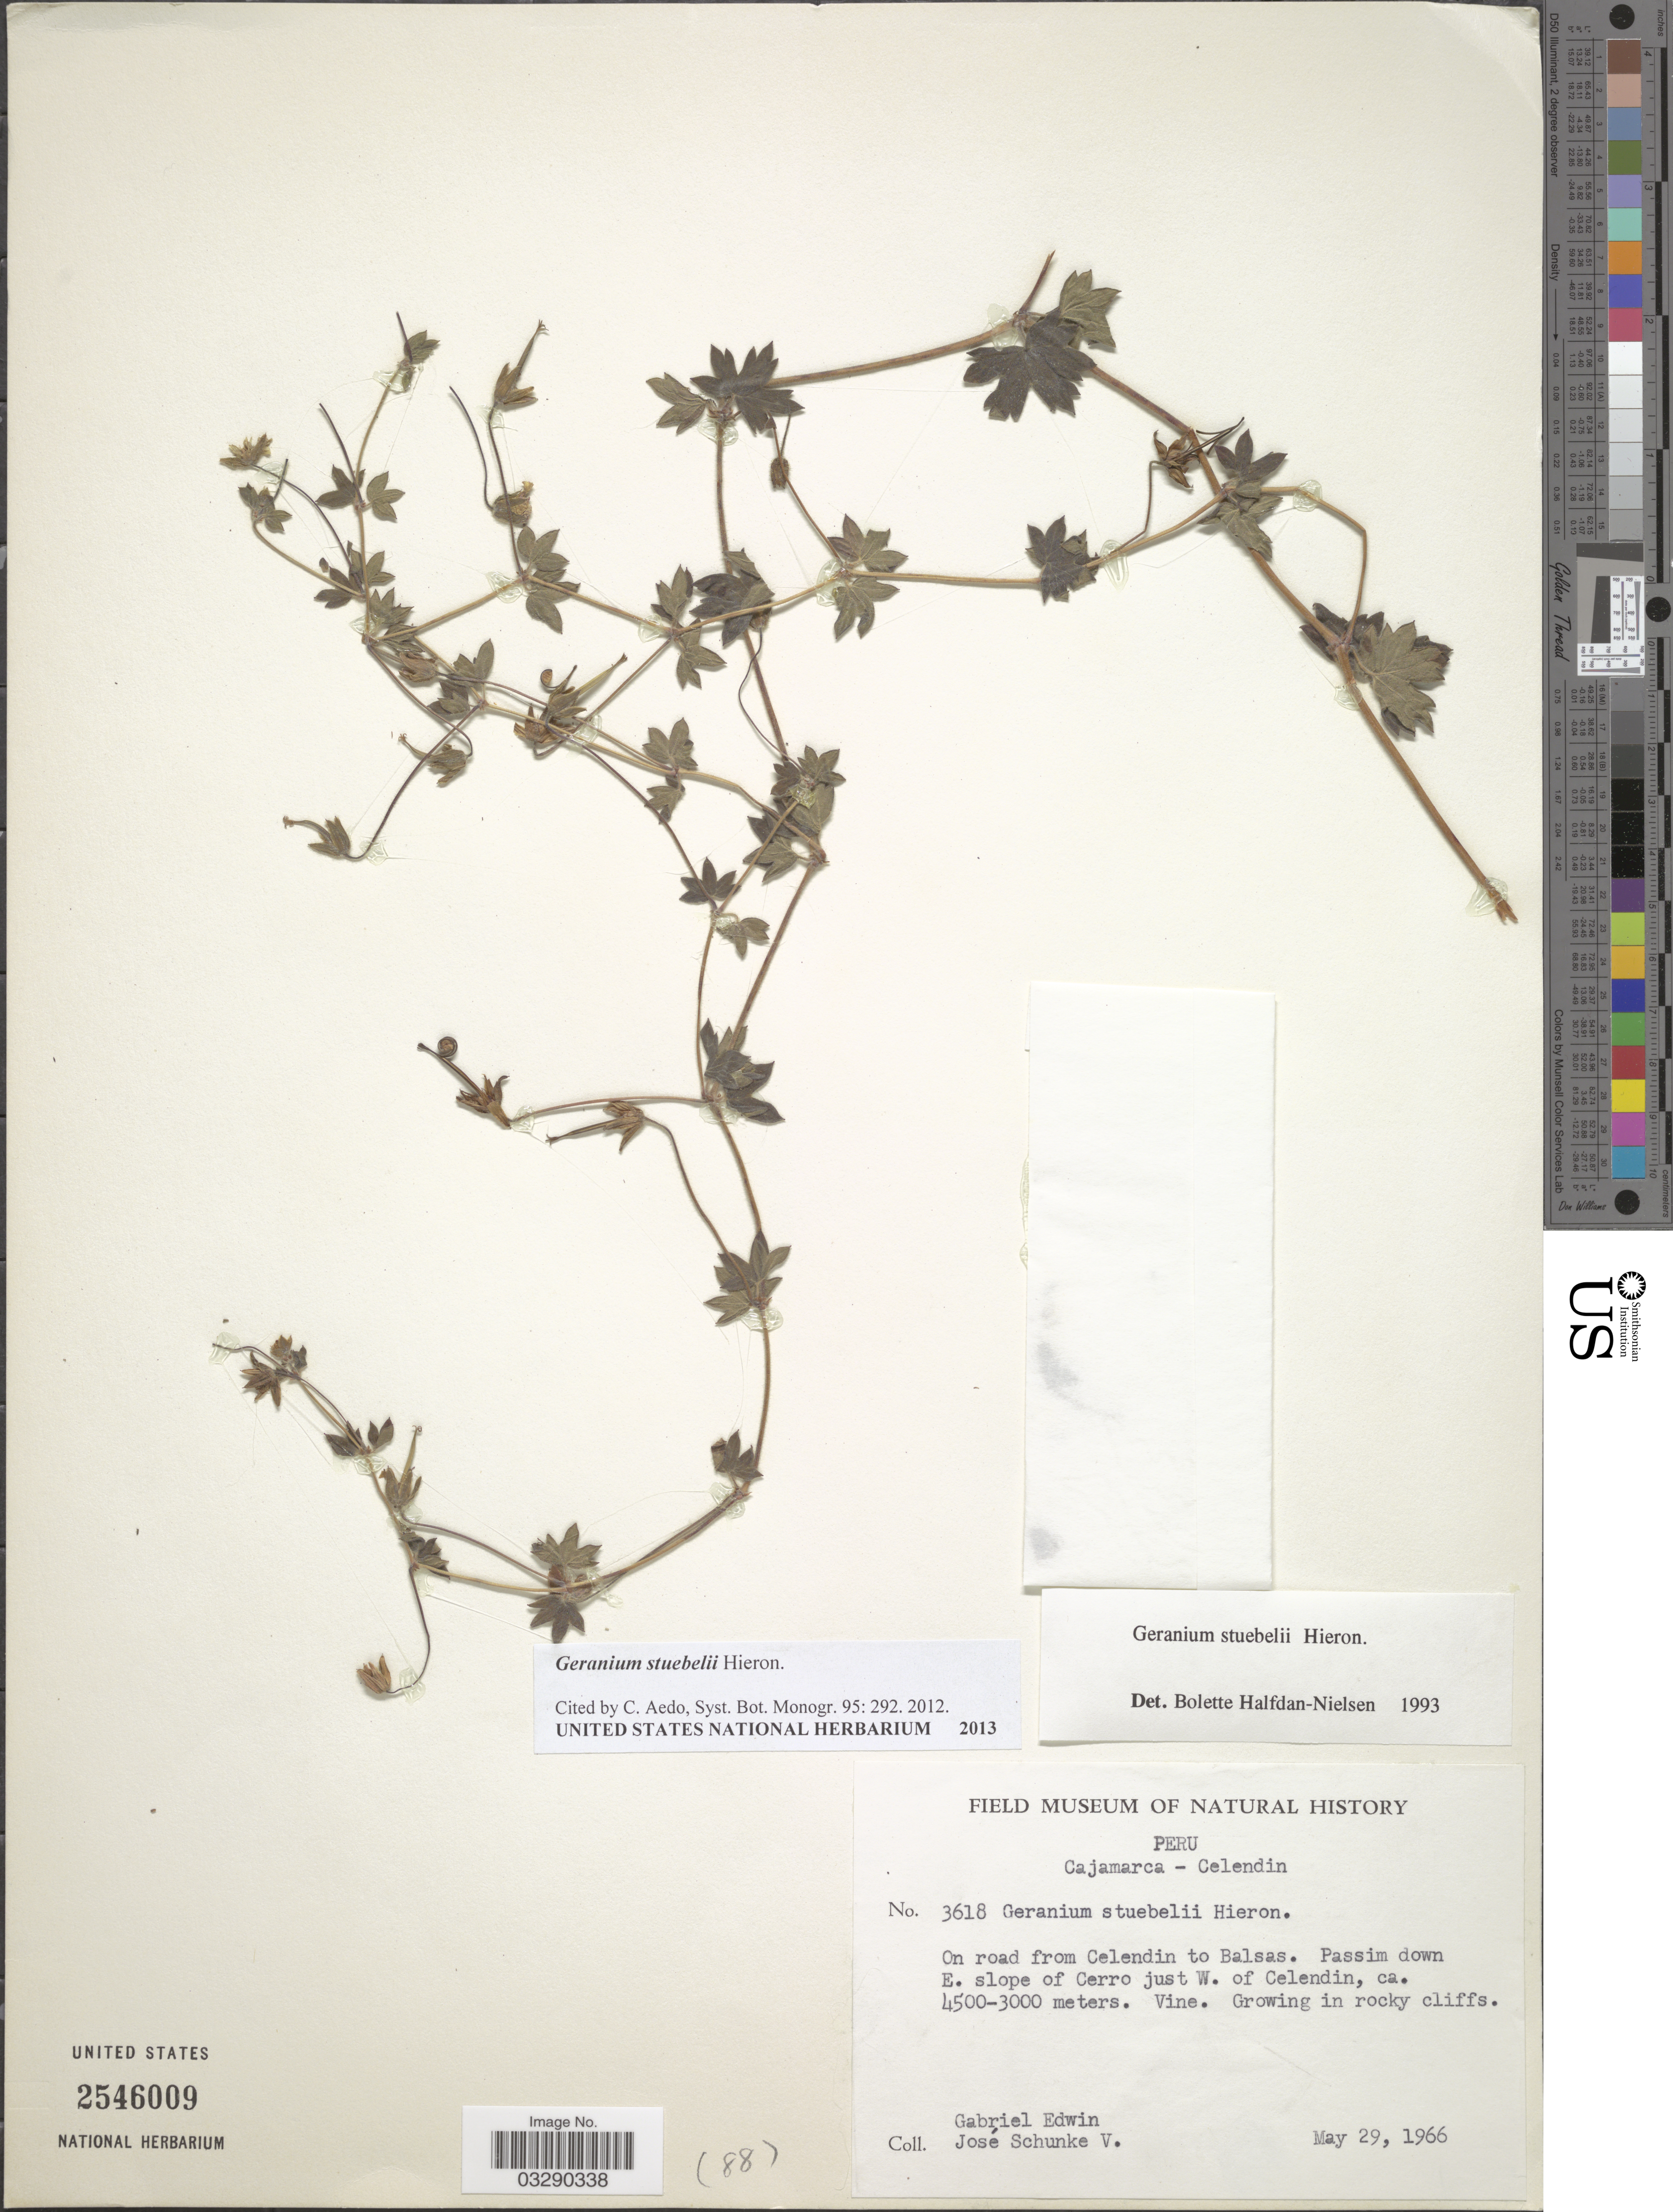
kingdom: Plantae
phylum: Tracheophyta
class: Magnoliopsida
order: Geraniales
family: Geraniaceae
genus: Geranium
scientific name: Geranium stuebelii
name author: Hieron.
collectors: G. Edwin & J. Schunke Vigo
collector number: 3618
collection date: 1966-05-29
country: Peru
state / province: Cajamarca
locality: Cajamarca - Celendin. On road from Celendin to Balsas. Passim down E. slope of Cerro just W. of Celendin.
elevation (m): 3000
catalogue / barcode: US 2546009